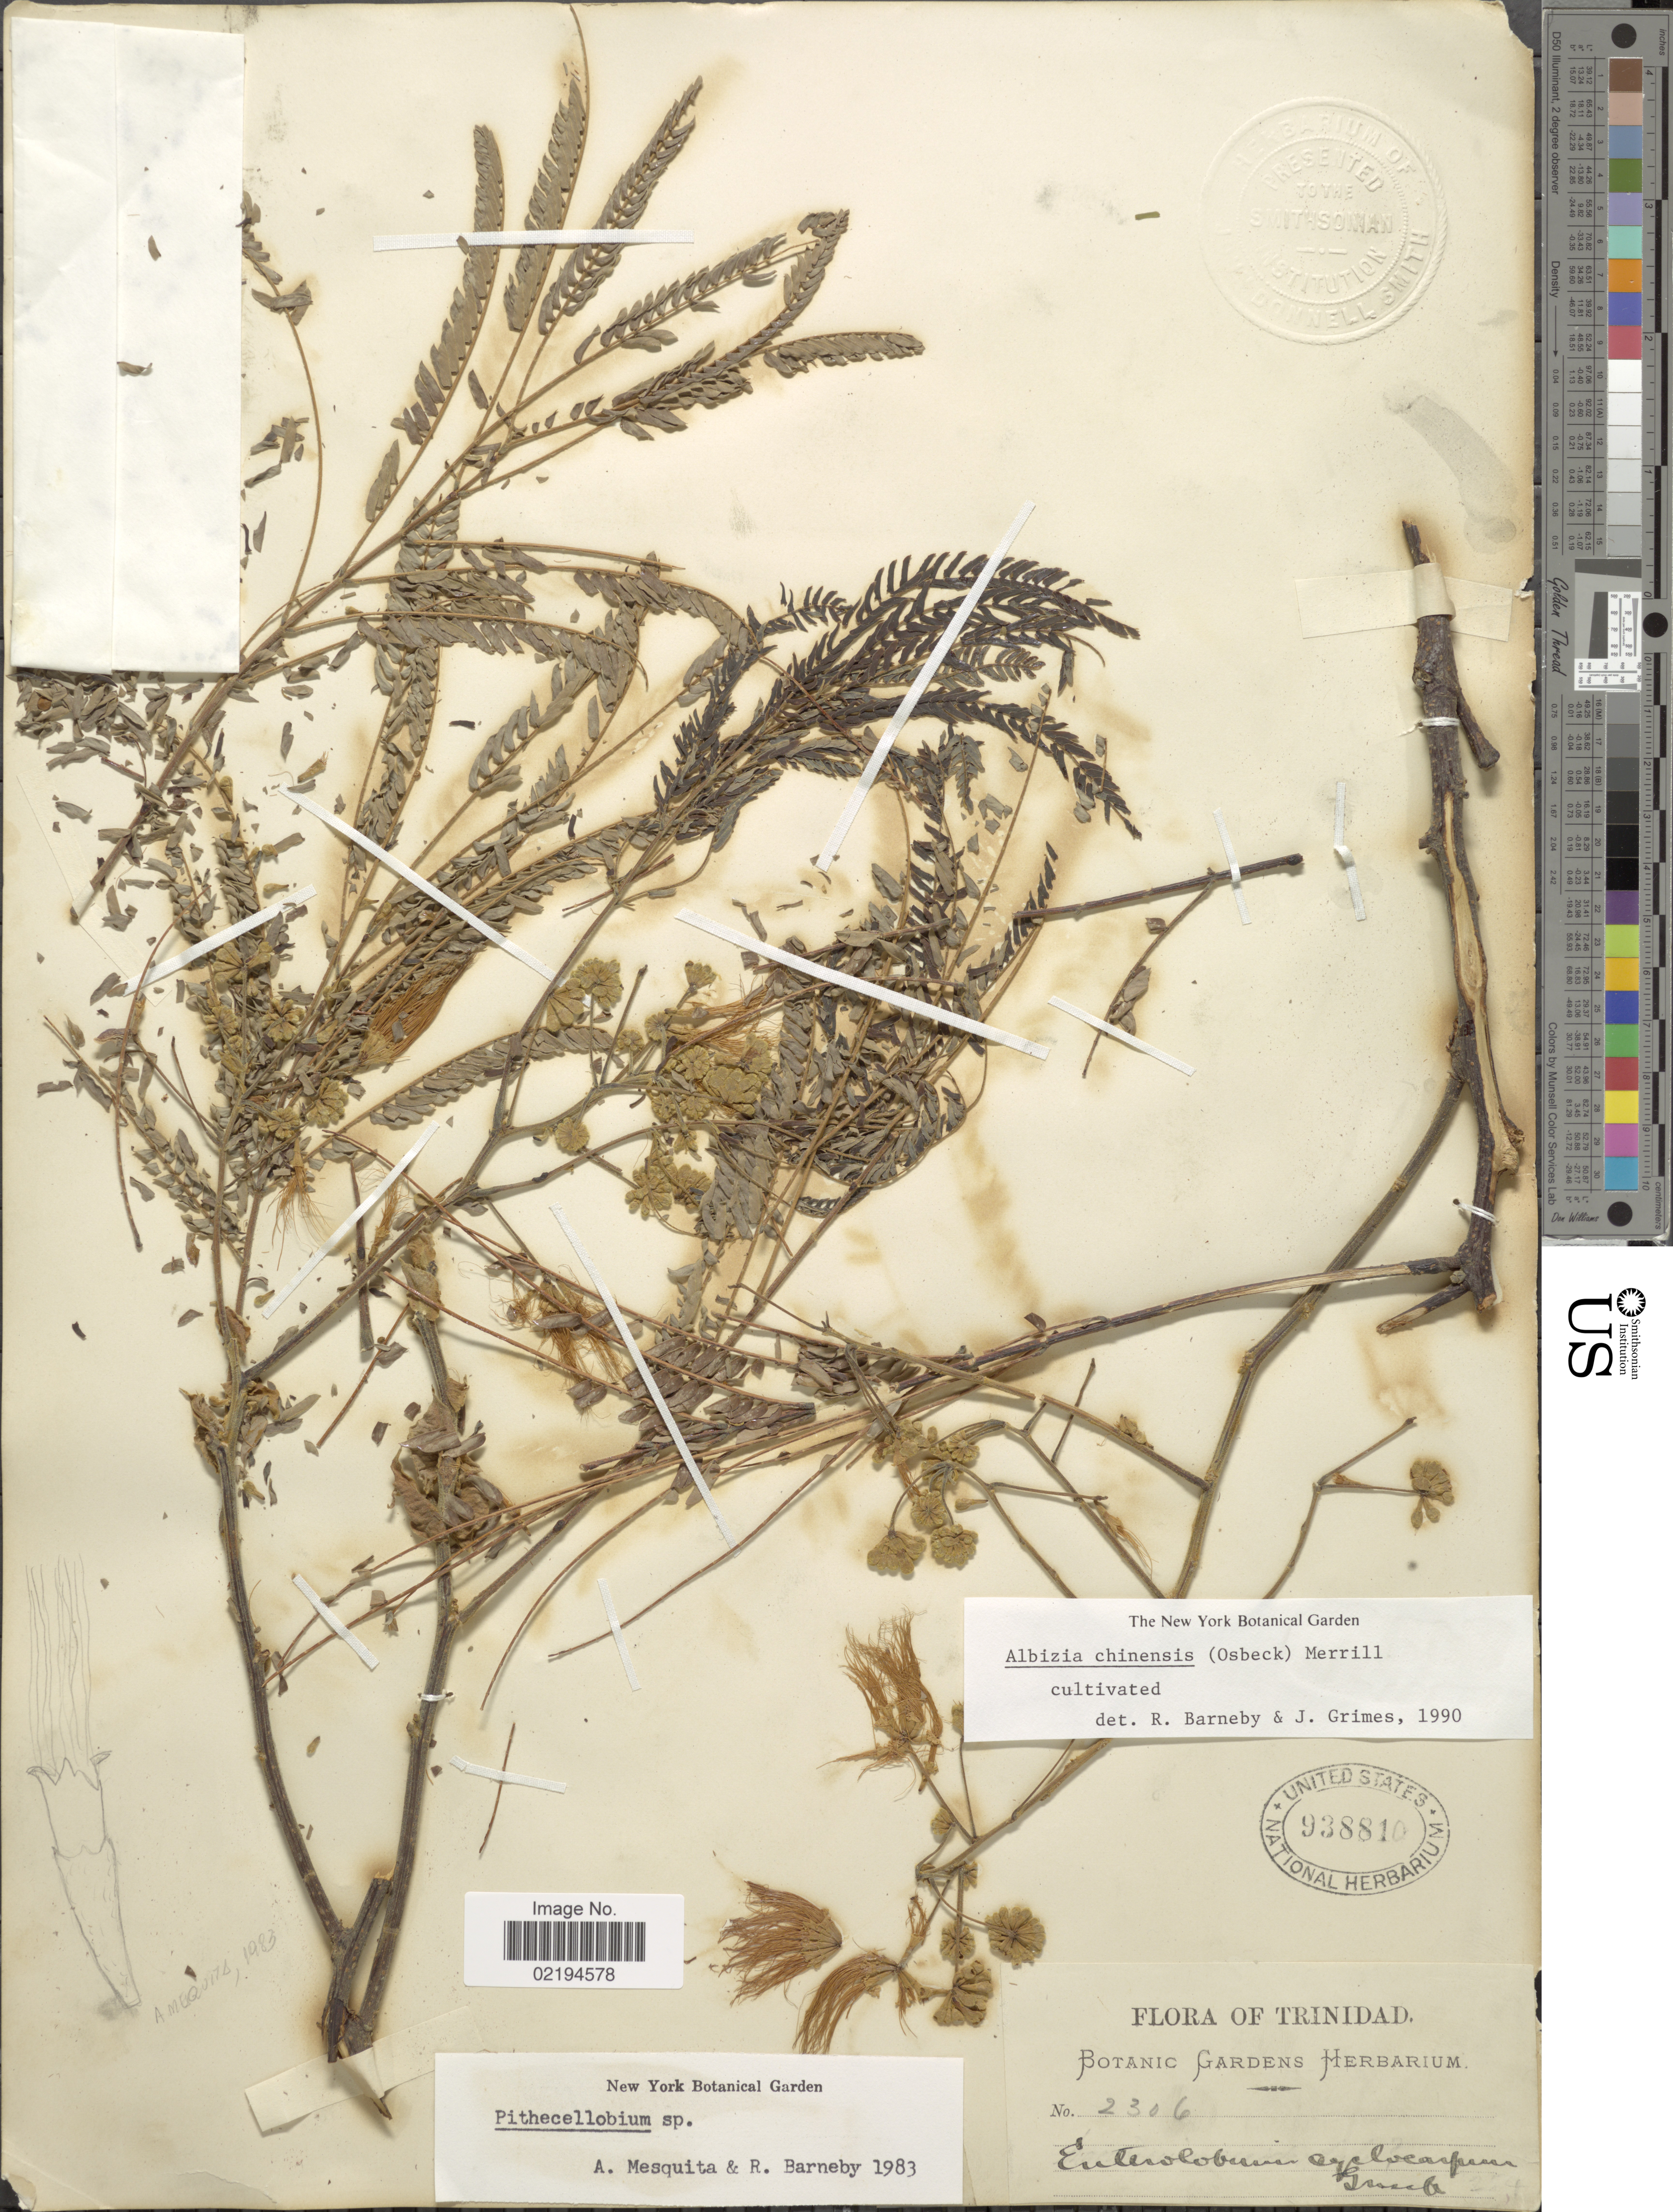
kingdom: Plantae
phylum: Tracheophyta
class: Magnoliopsida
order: Fabales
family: Fabaceae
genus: Albizia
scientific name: Albizia chinensis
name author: (Osbeck) Merr.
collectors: ex herb. Bot. Gard. Trinidad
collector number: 2306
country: Trinidad and Tobago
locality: Trinidad.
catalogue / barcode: US 938810